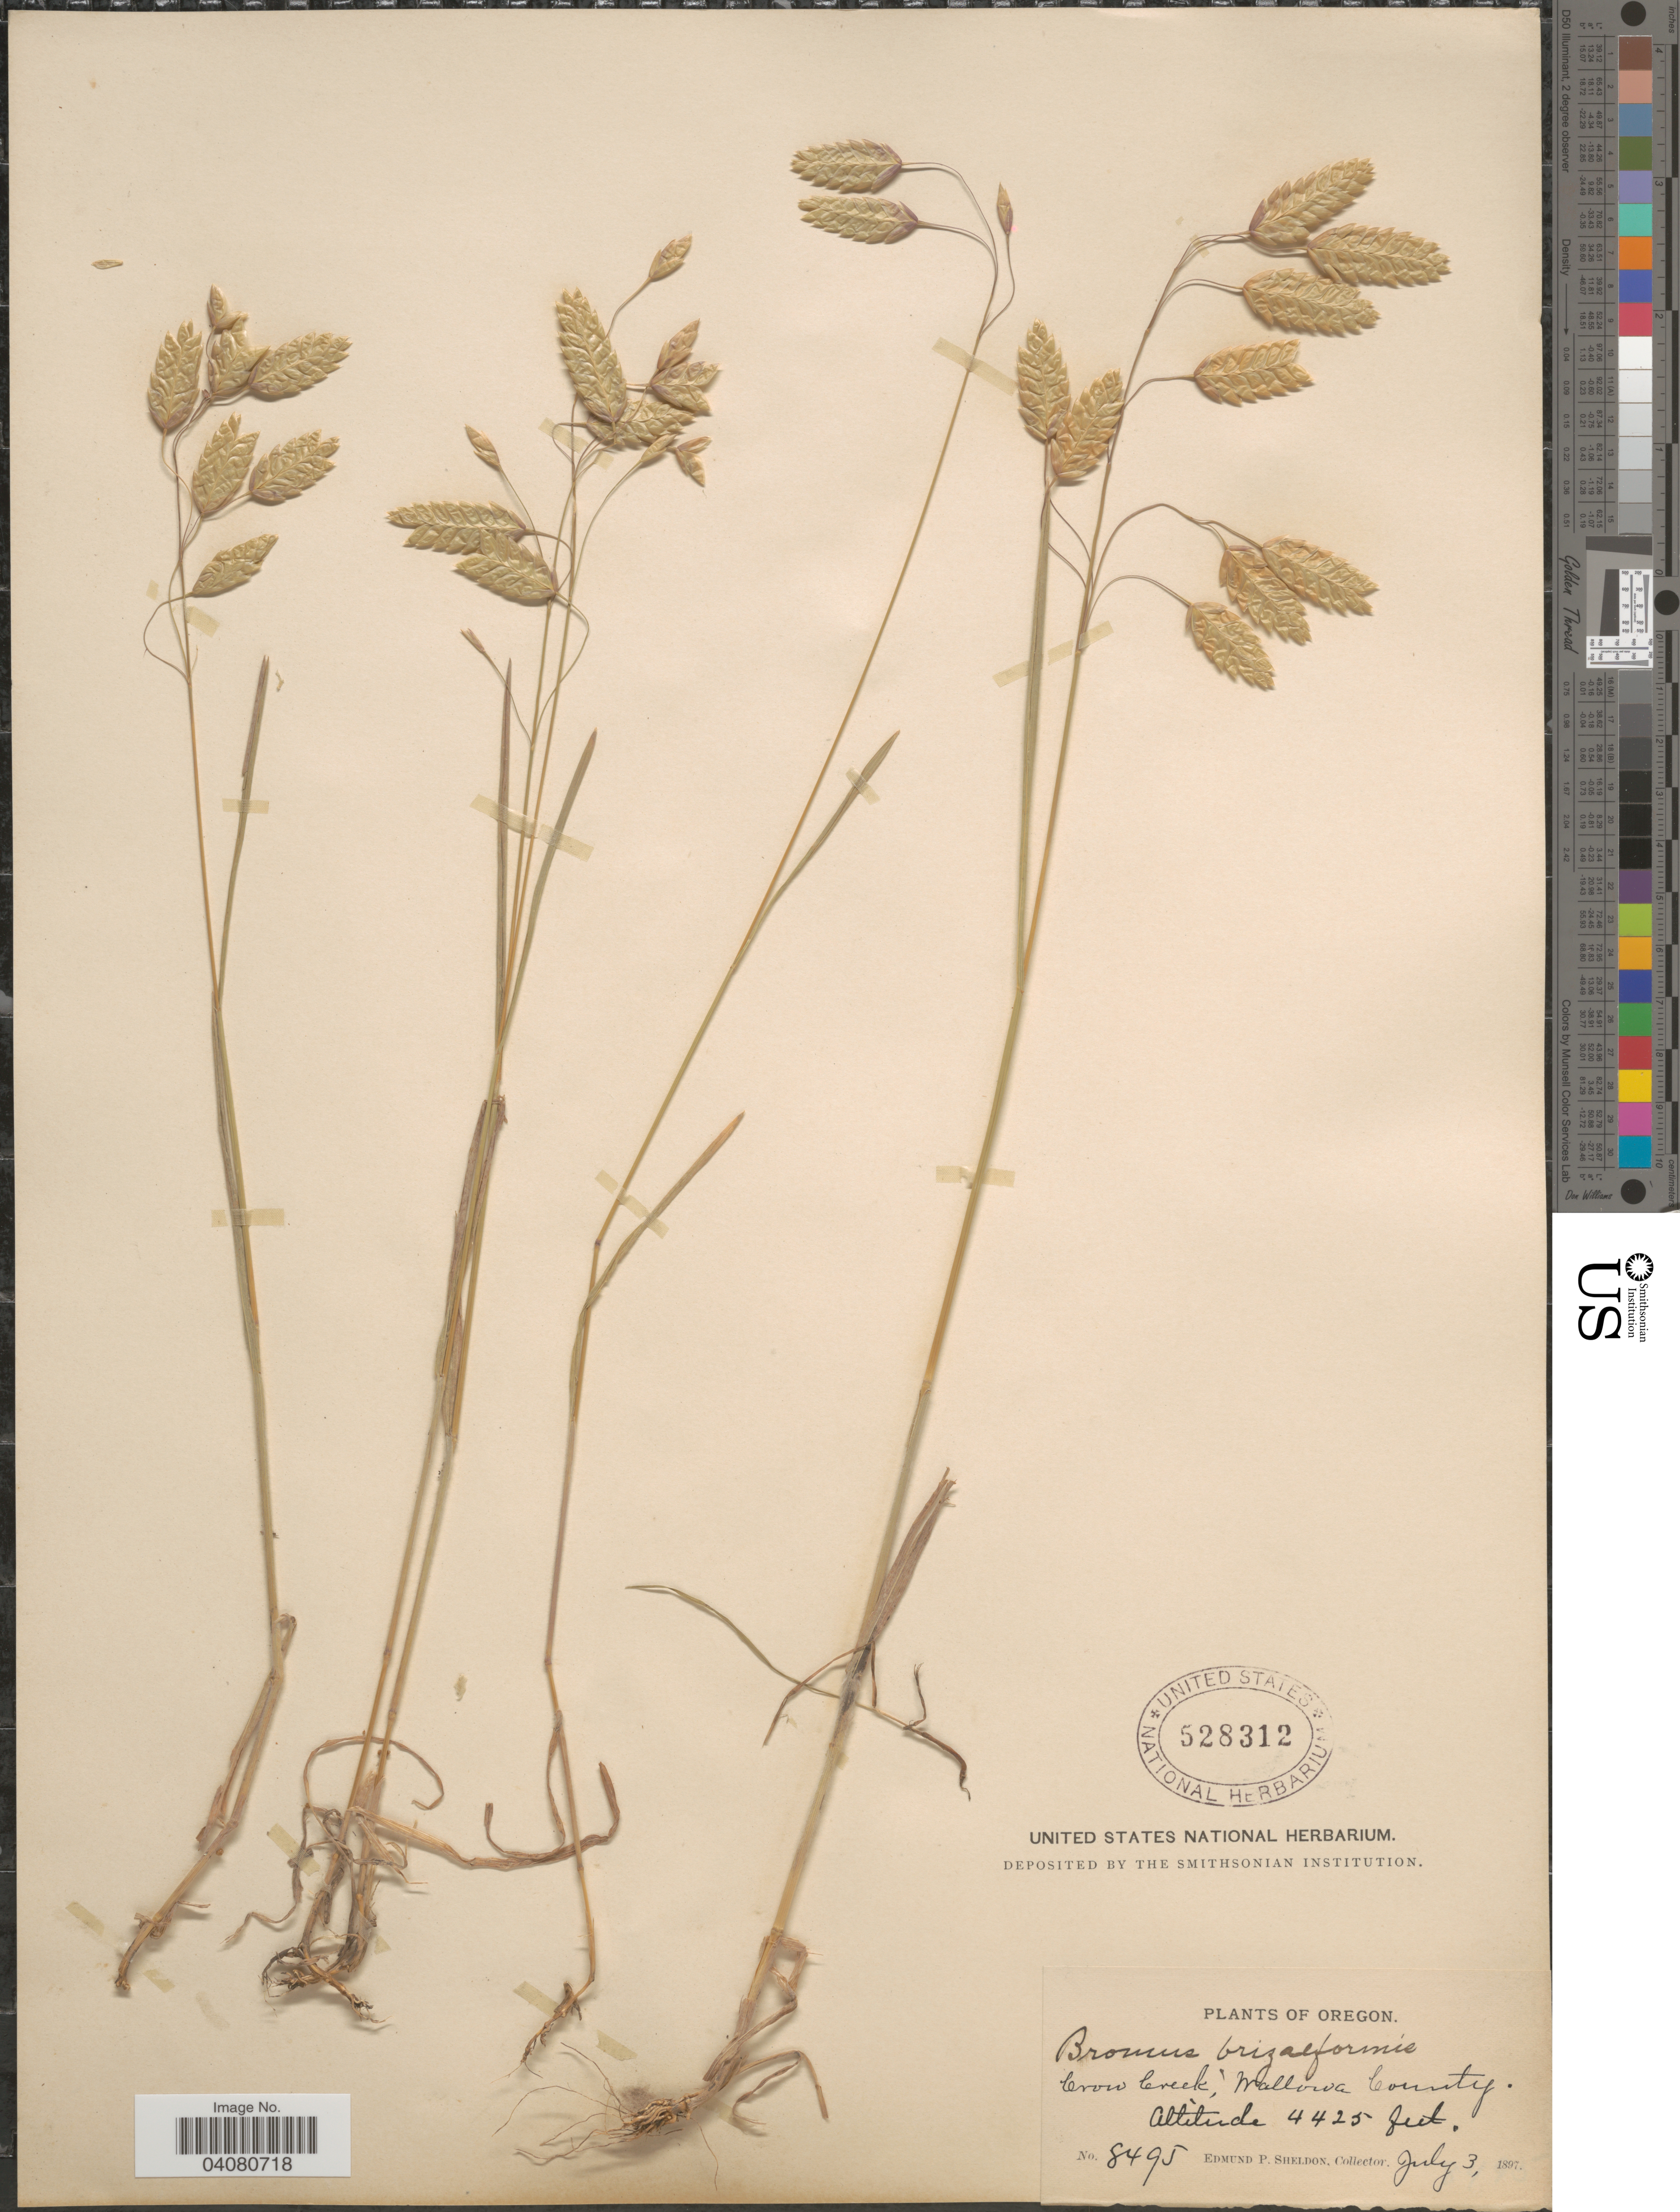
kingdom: Plantae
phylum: Tracheophyta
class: Liliopsida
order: Poales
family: Poaceae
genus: Bromus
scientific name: Bromus briziformis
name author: Fisch. & C.A. Mey.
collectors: E. P. Sheldon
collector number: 8495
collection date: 1897-07-03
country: United States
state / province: Oregon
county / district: Wallowa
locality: Crow Creek, Wallowa County.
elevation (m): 1349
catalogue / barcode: US 528312